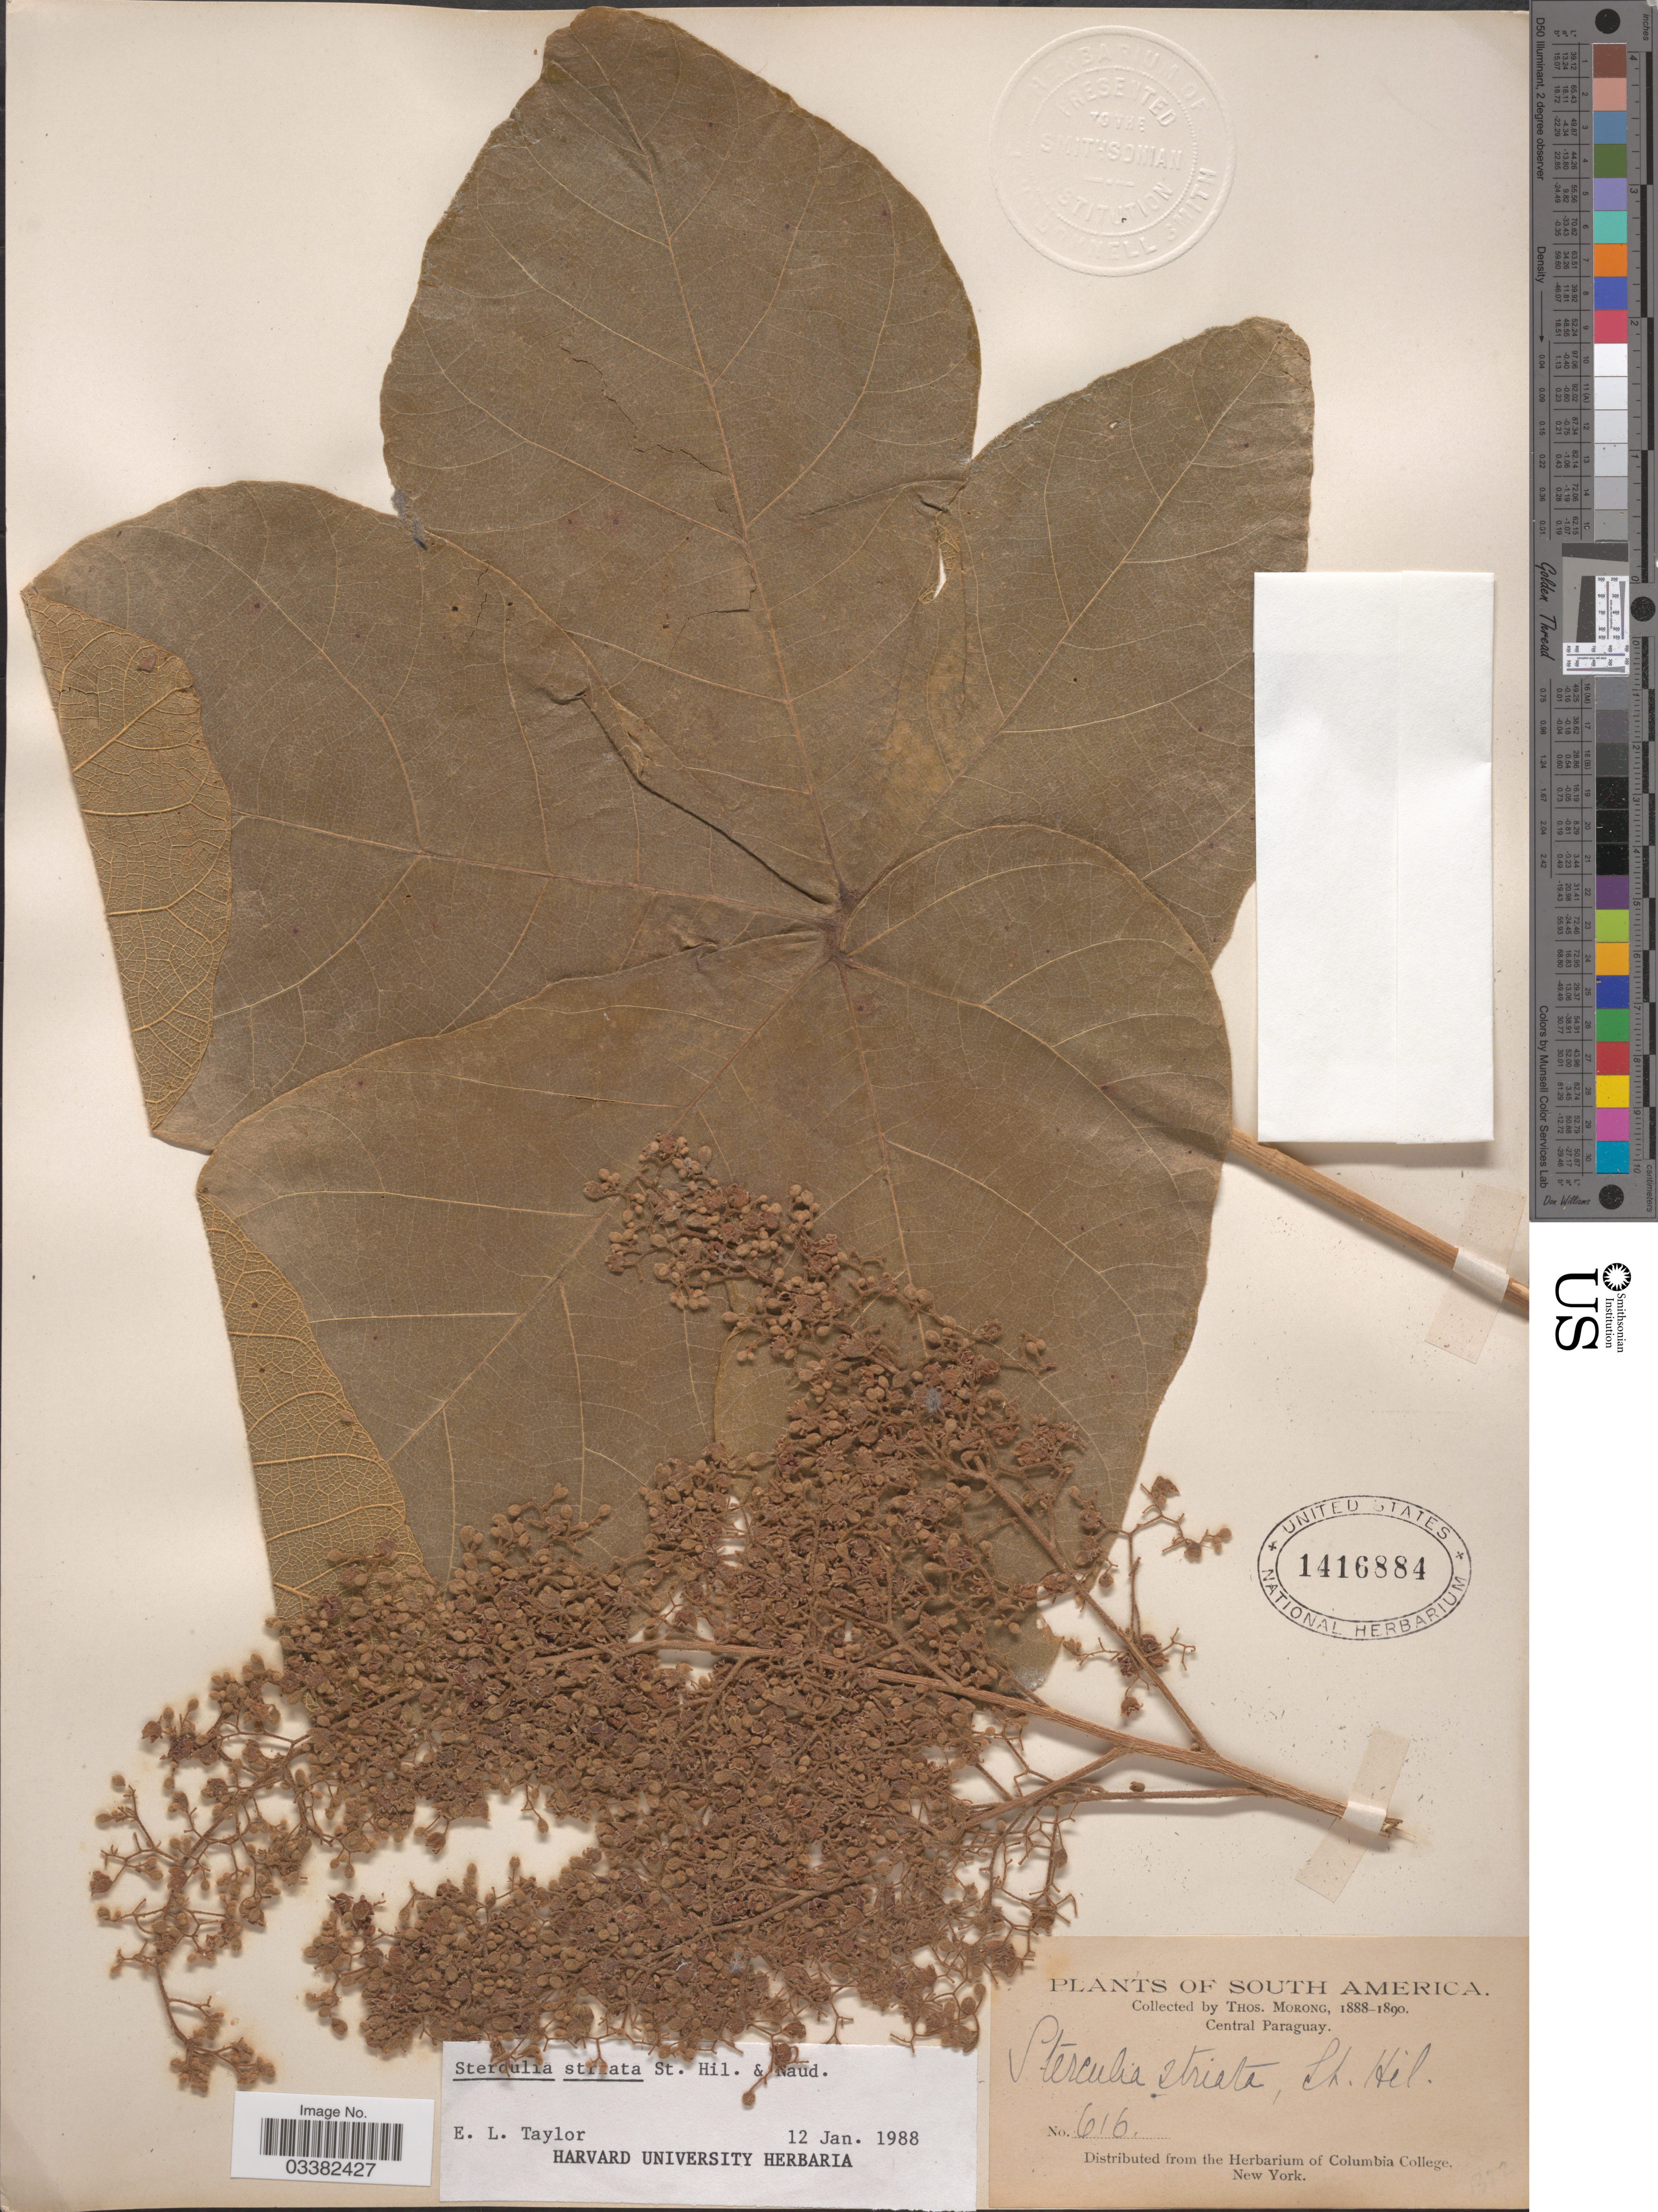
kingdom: Plantae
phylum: Tracheophyta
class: Magnoliopsida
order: Malvales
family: Malvaceae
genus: Sterculia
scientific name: Sterculia striata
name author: A. St.-Hil. & Naudin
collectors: ex herb. T. Morong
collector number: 616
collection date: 1888/1890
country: Paraguay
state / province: Central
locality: Central Paraguay.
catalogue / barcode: US 1416884